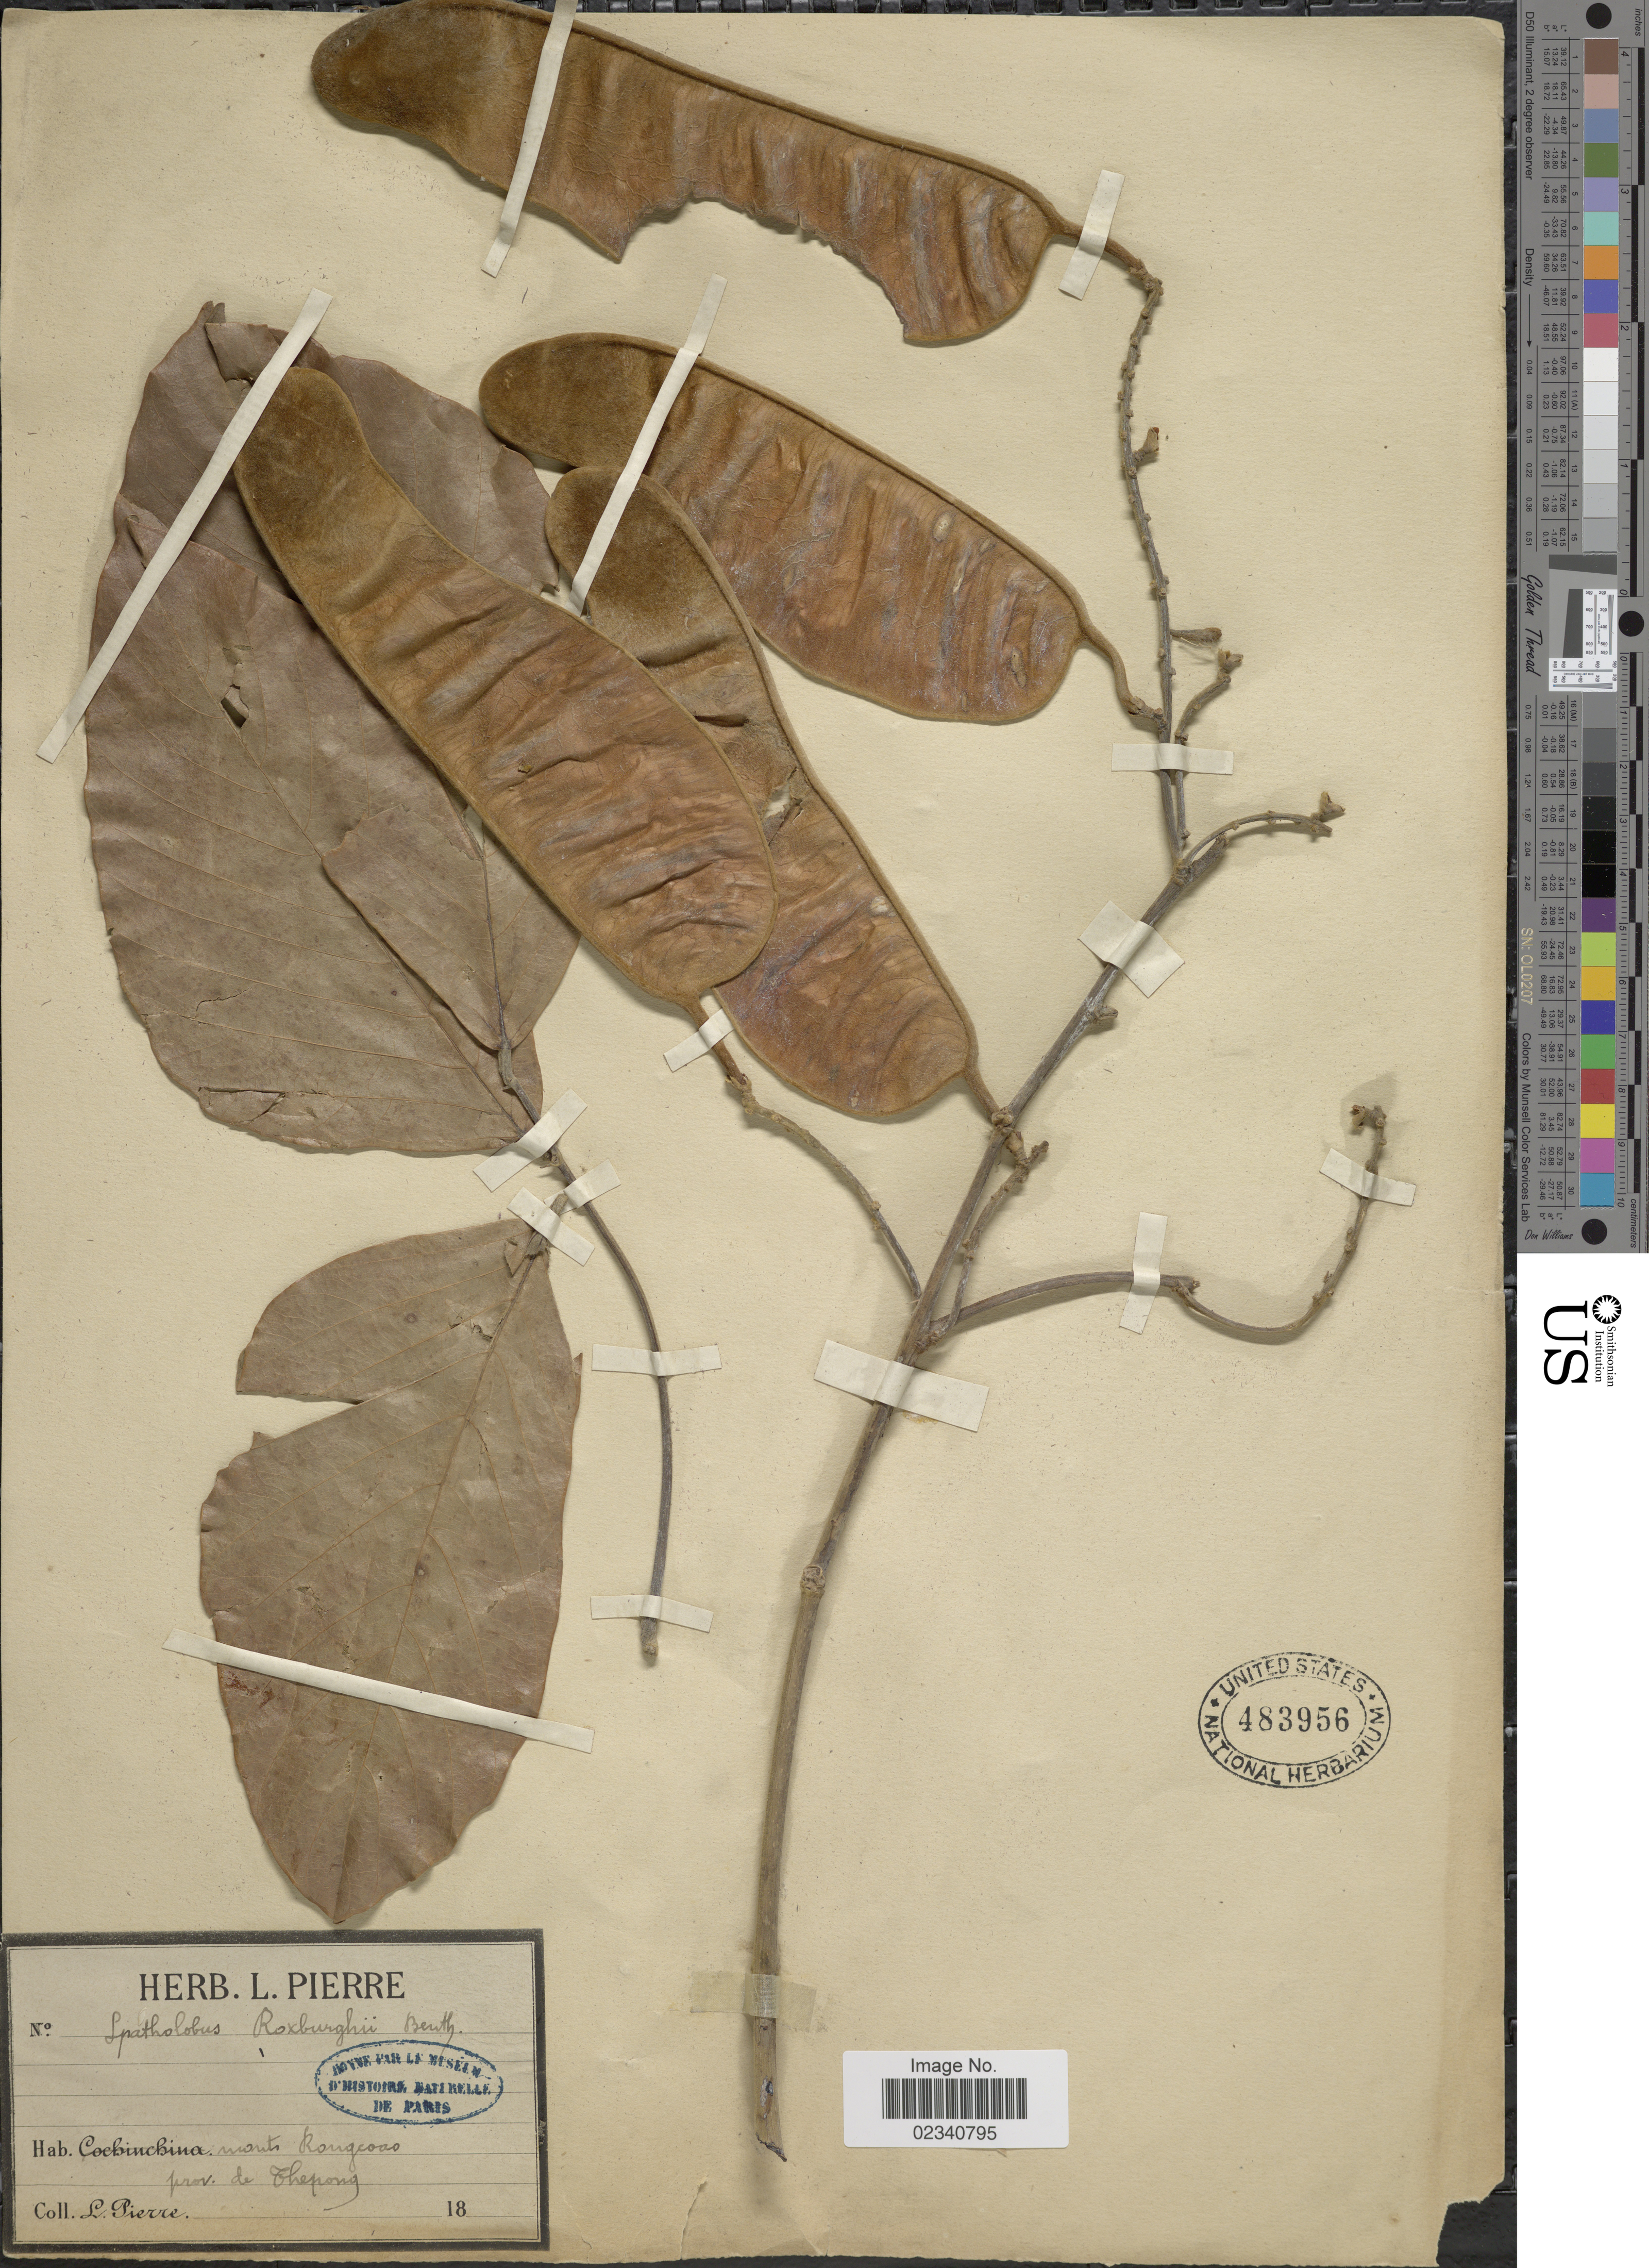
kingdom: Plantae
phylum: Tracheophyta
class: Magnoliopsida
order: Fabales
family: Fabaceae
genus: Spatholobus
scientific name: Spatholobus parviflorus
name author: (Roxb. ex G. Don) Kuntze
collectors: L. Pierre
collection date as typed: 18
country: Vietnam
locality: Cochinchina monts Rongcaoa proc. de Chepong.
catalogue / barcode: US 483956